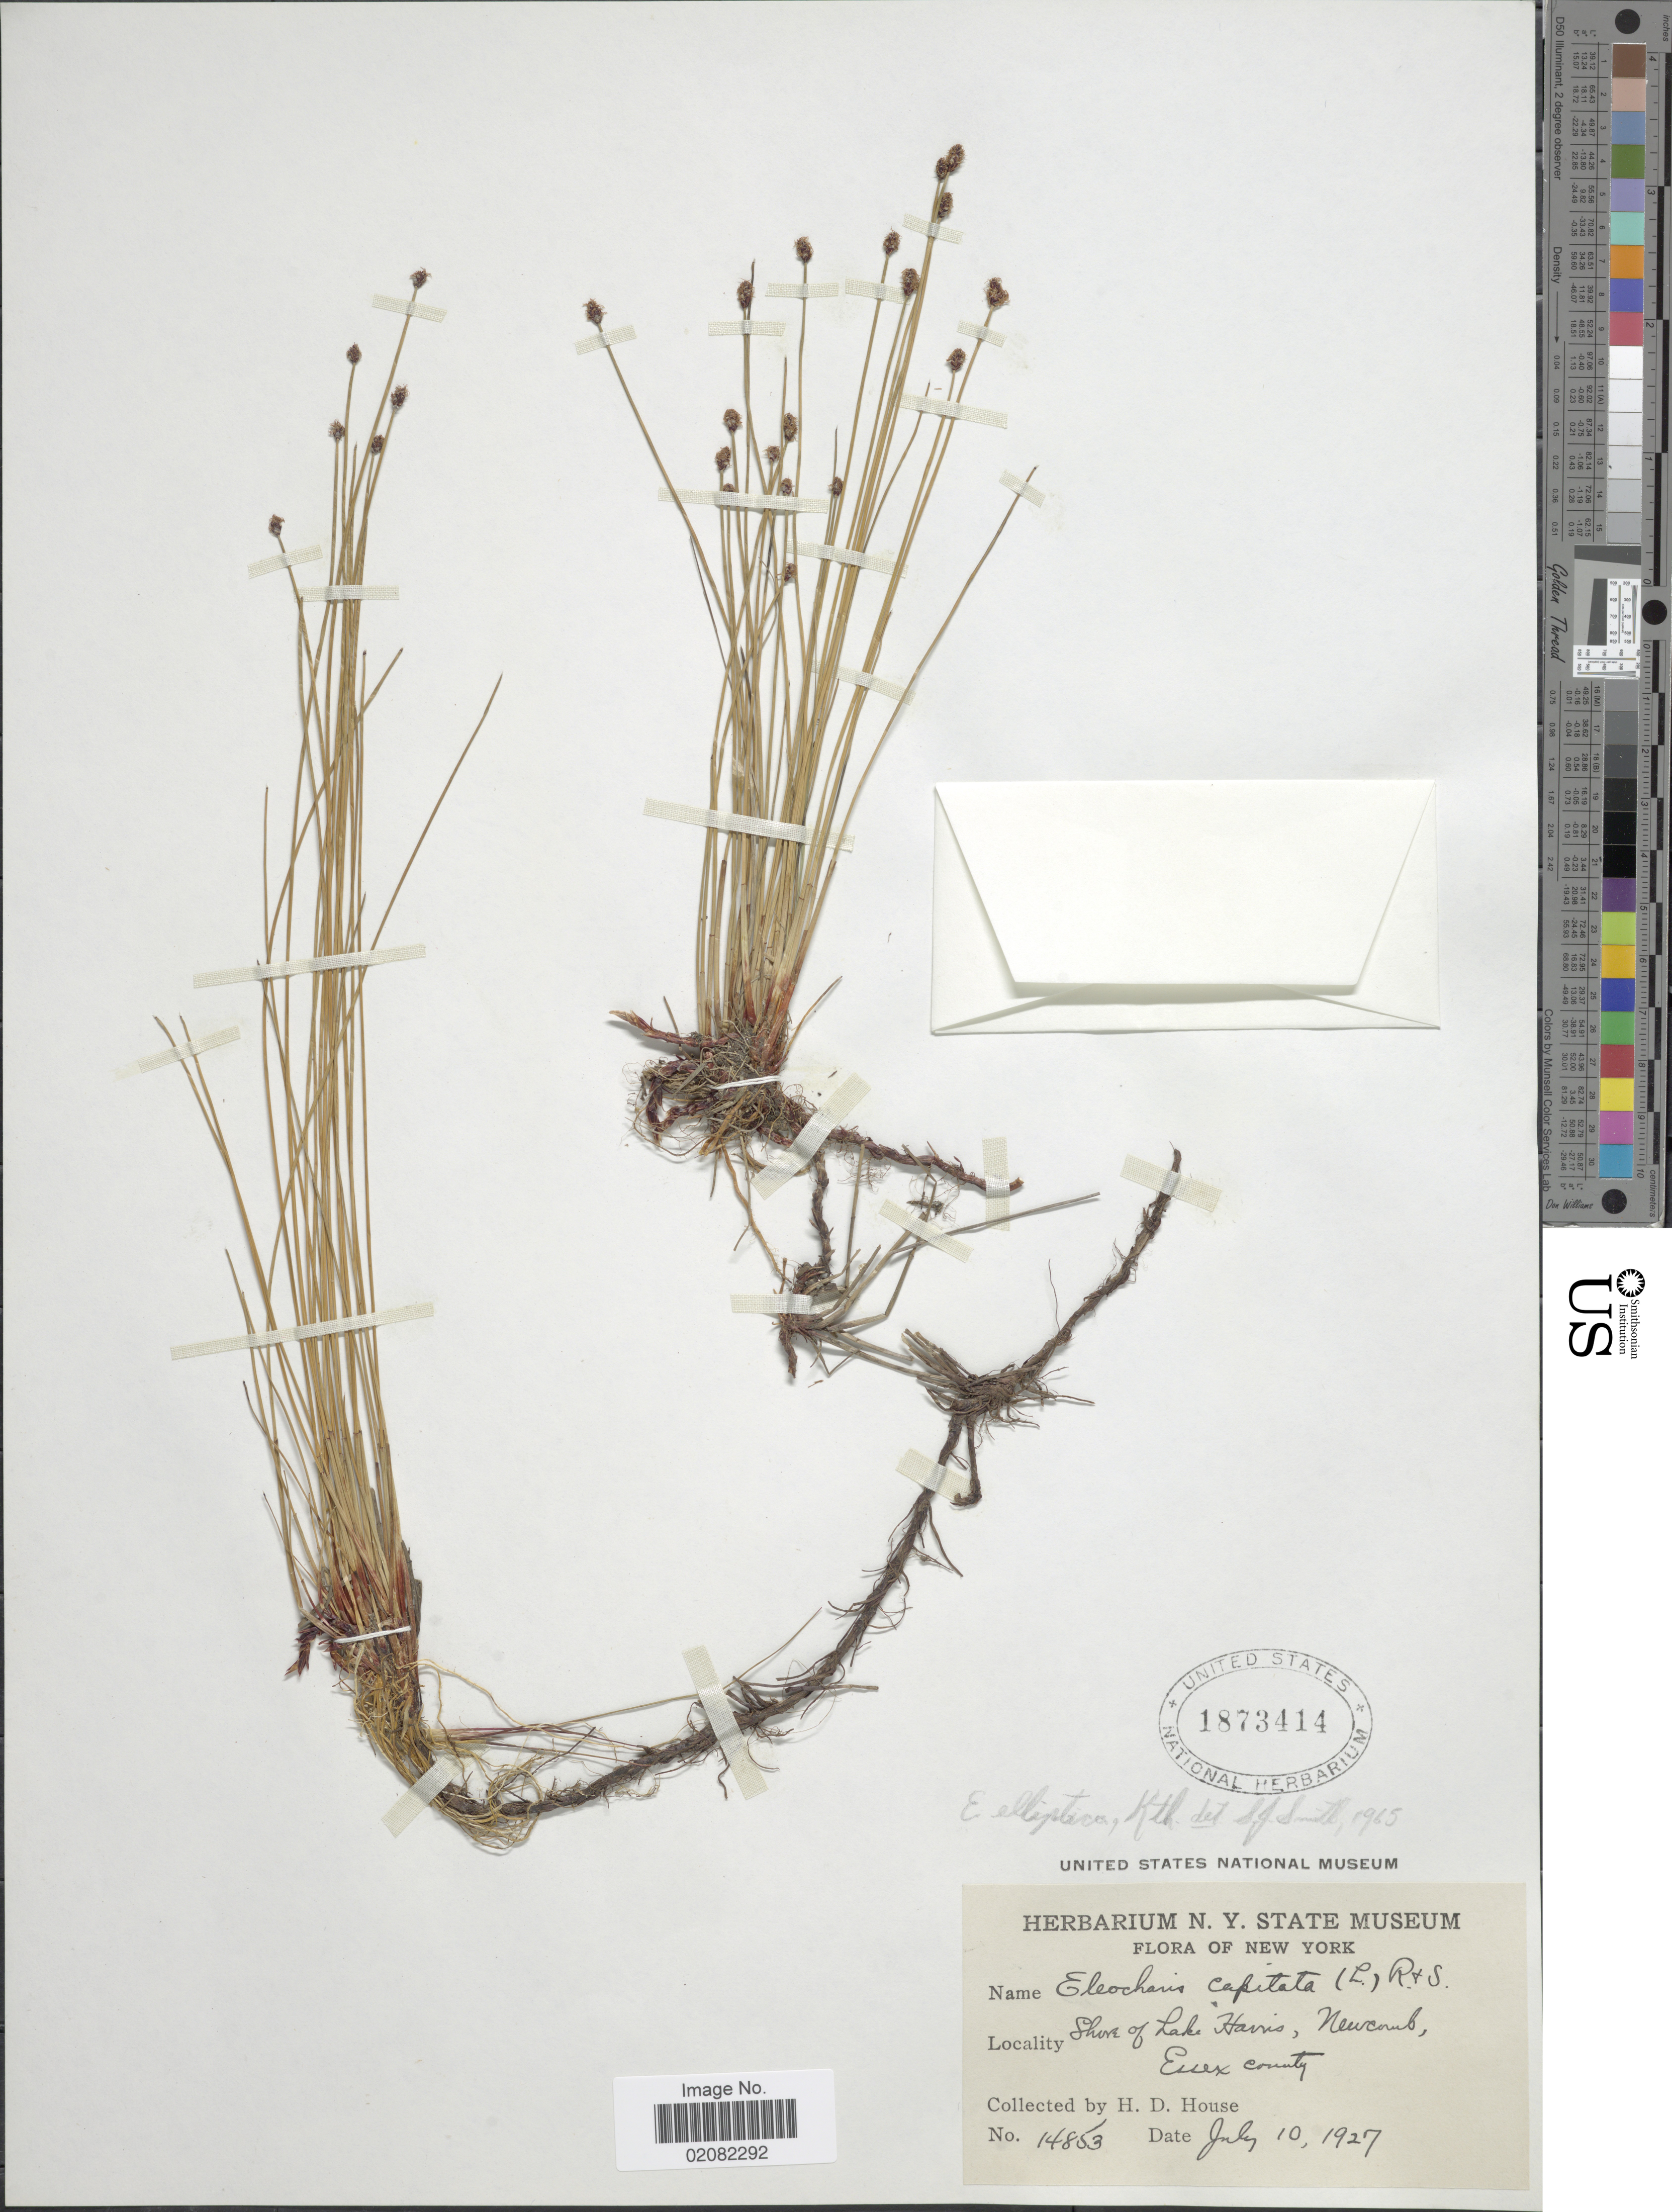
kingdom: Plantae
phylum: Tracheophyta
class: Liliopsida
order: Poales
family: Cyperaceae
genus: Eleocharis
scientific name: Eleocharis elliptica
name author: Kunth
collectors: H. D. House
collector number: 14853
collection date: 1927-07-10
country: United States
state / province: New York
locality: Shore of Lake Harris, Newcomb, Essex County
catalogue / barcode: US 1873414